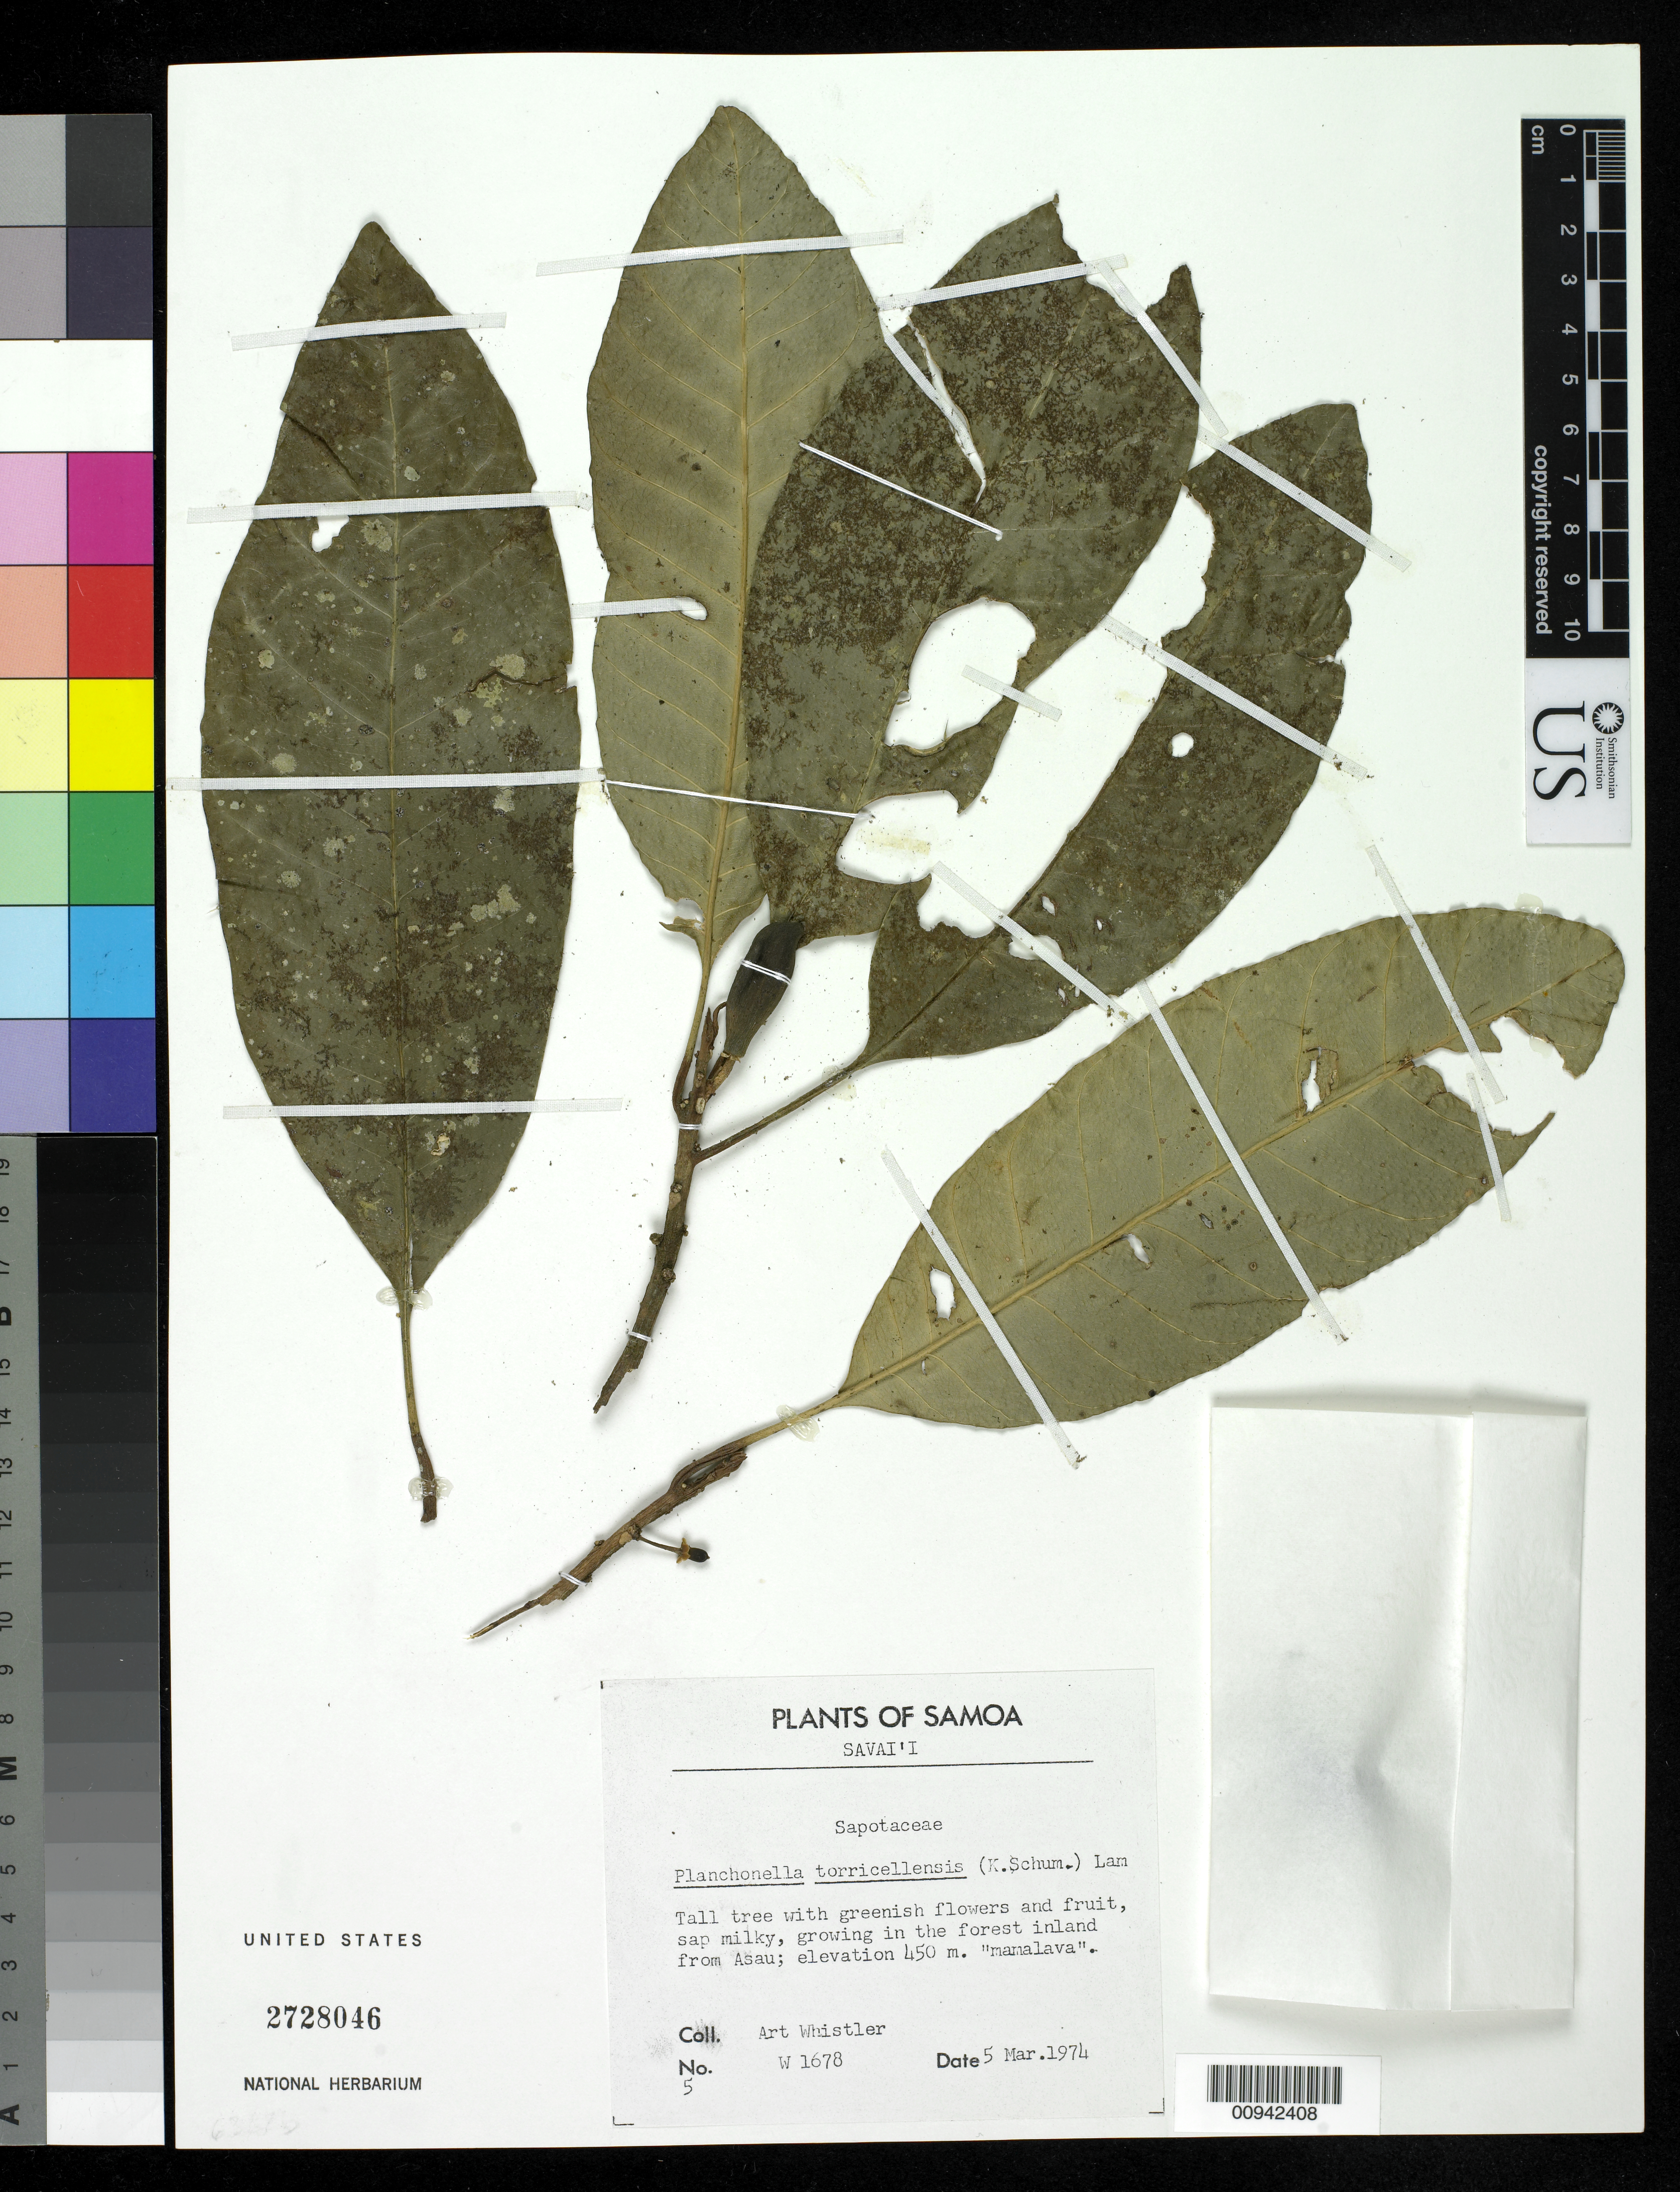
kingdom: Plantae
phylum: Tracheophyta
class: Magnoliopsida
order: Ericales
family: Sapotaceae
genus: Planchonella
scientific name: Planchonella torricellensis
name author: (K. Schum.) H.J. Lam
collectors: A. Whistler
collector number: W 1678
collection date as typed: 05 Mar 1974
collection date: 1974-03-05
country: Samoa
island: Savai'i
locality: growing in the forest inland from Asau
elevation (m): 450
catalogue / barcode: US 2728046